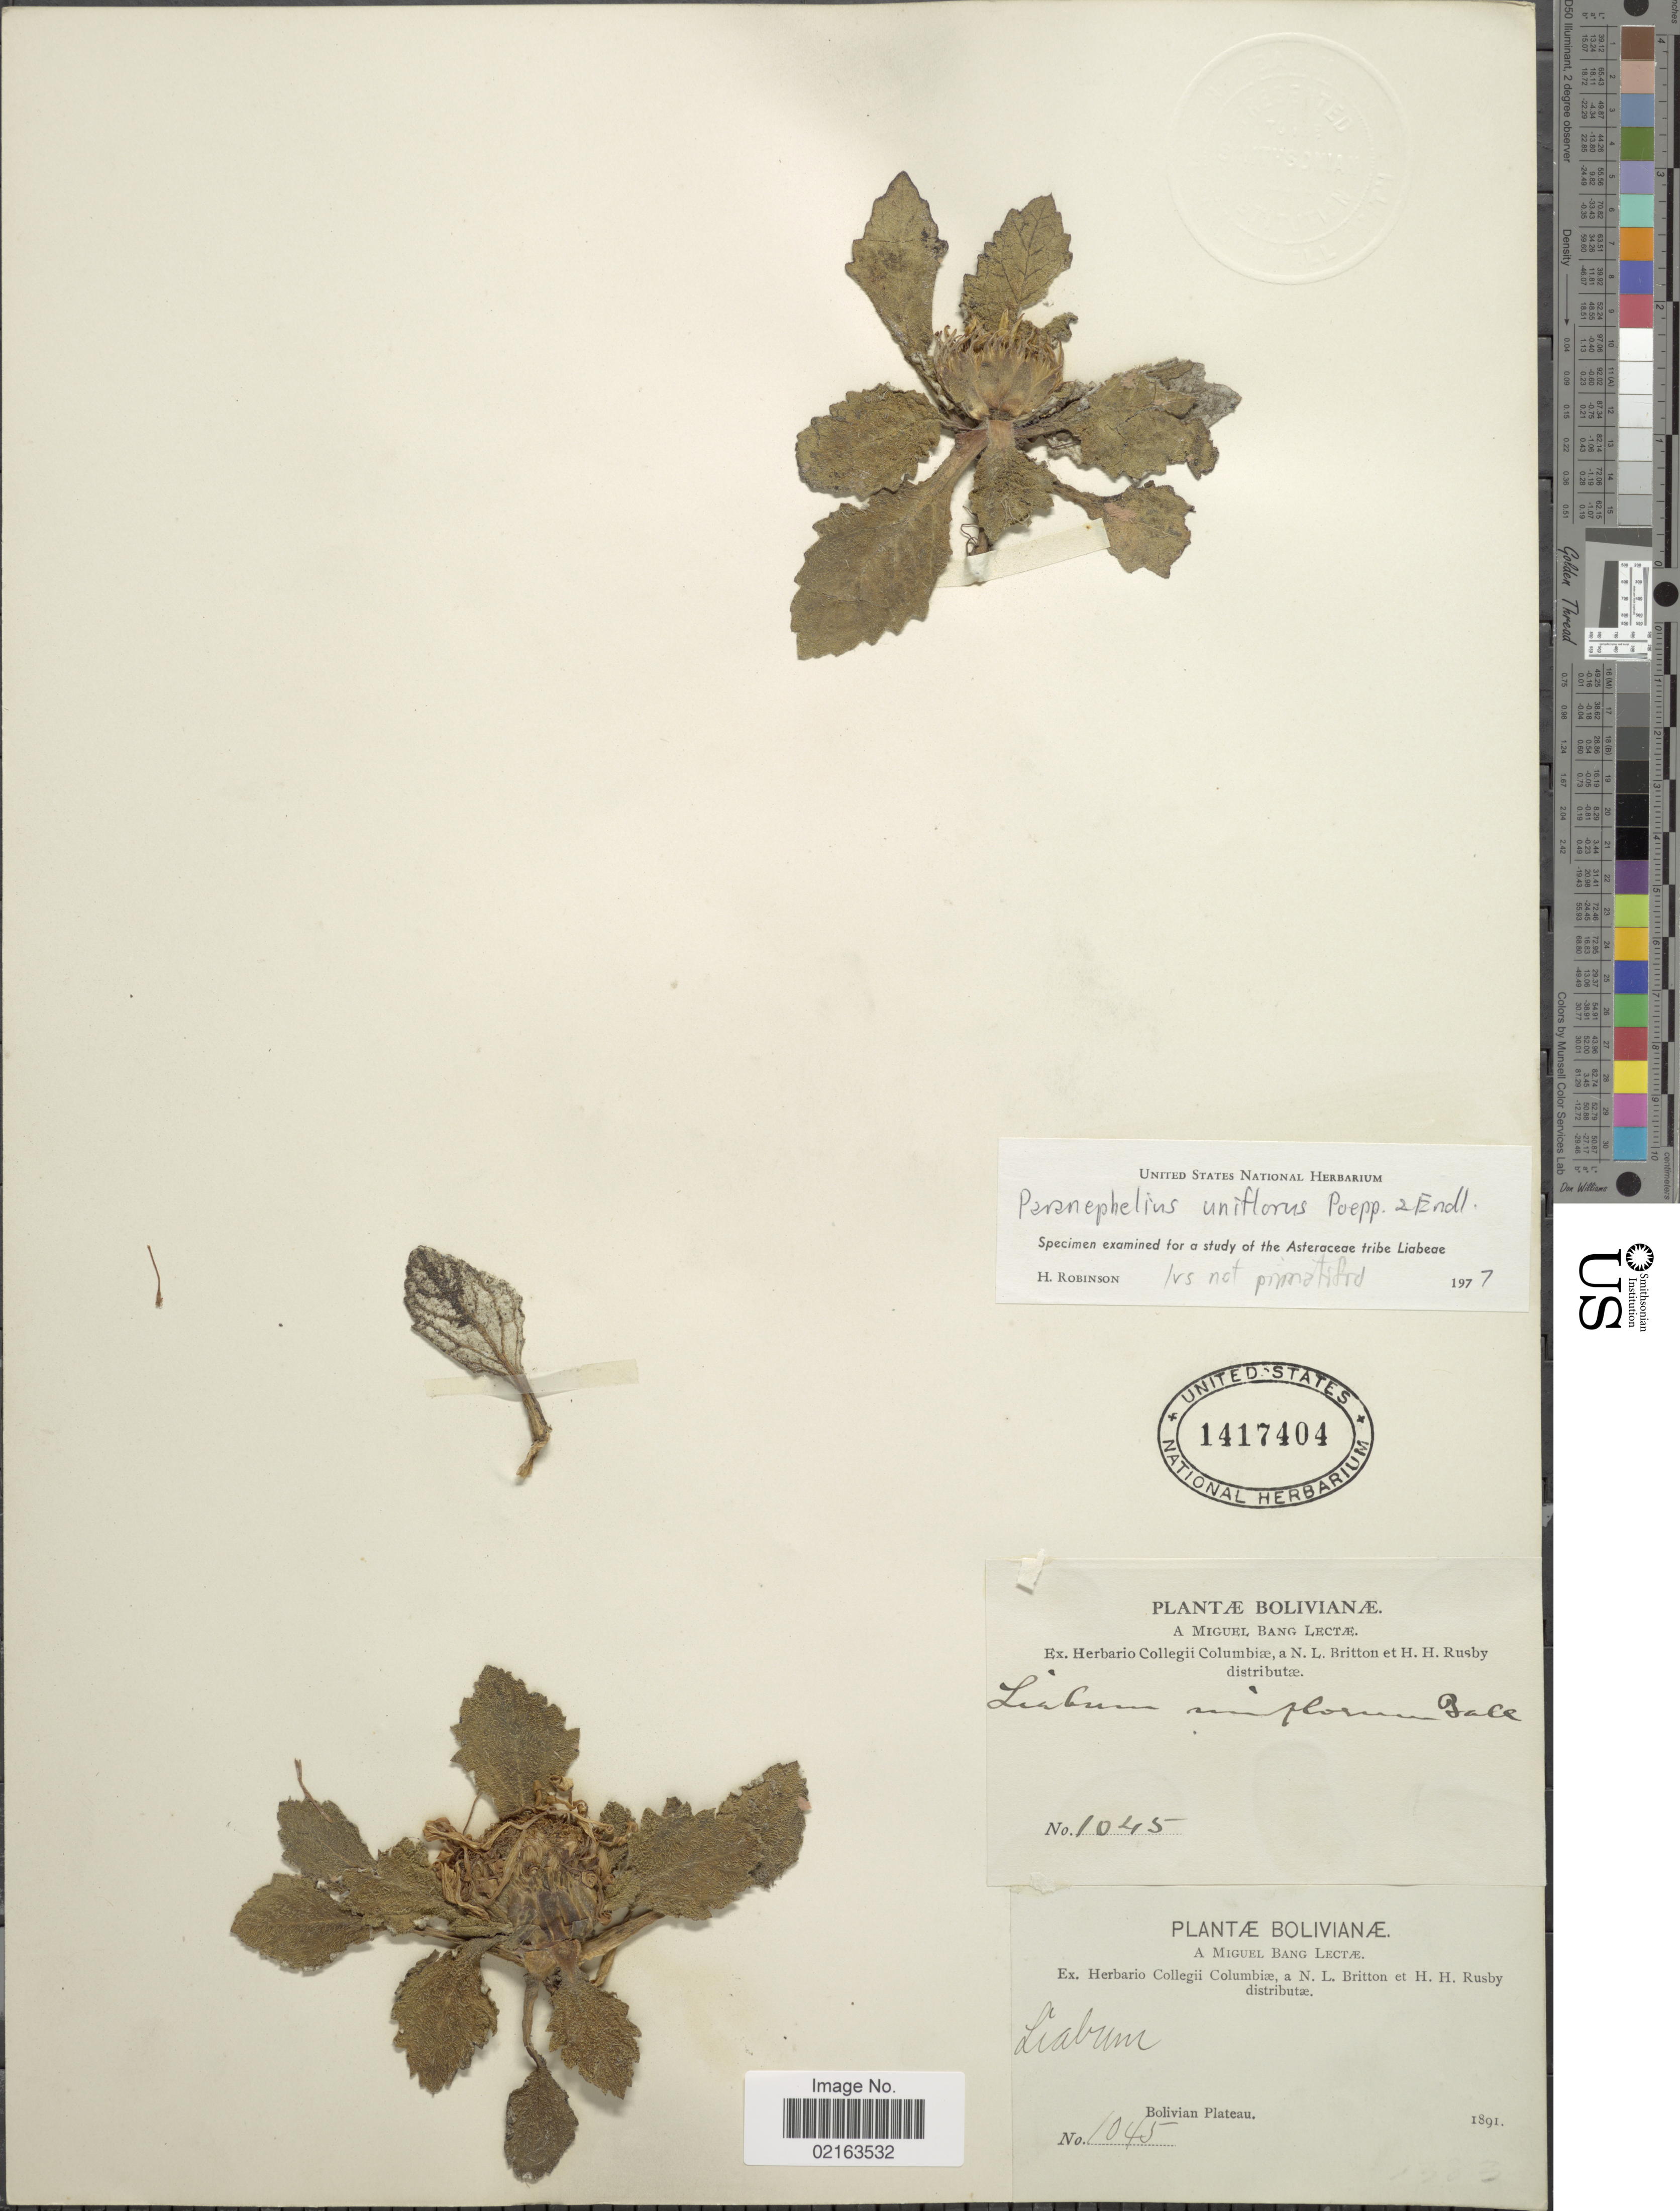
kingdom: Plantae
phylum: Tracheophyta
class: Magnoliopsida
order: Asterales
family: Asteraceae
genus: Paranephelius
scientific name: Paranephelius uniflorus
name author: Poepp. & Endl.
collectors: M. Bang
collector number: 1045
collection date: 1891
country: Bolivia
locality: Bolivian Plateau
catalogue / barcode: US 1417404